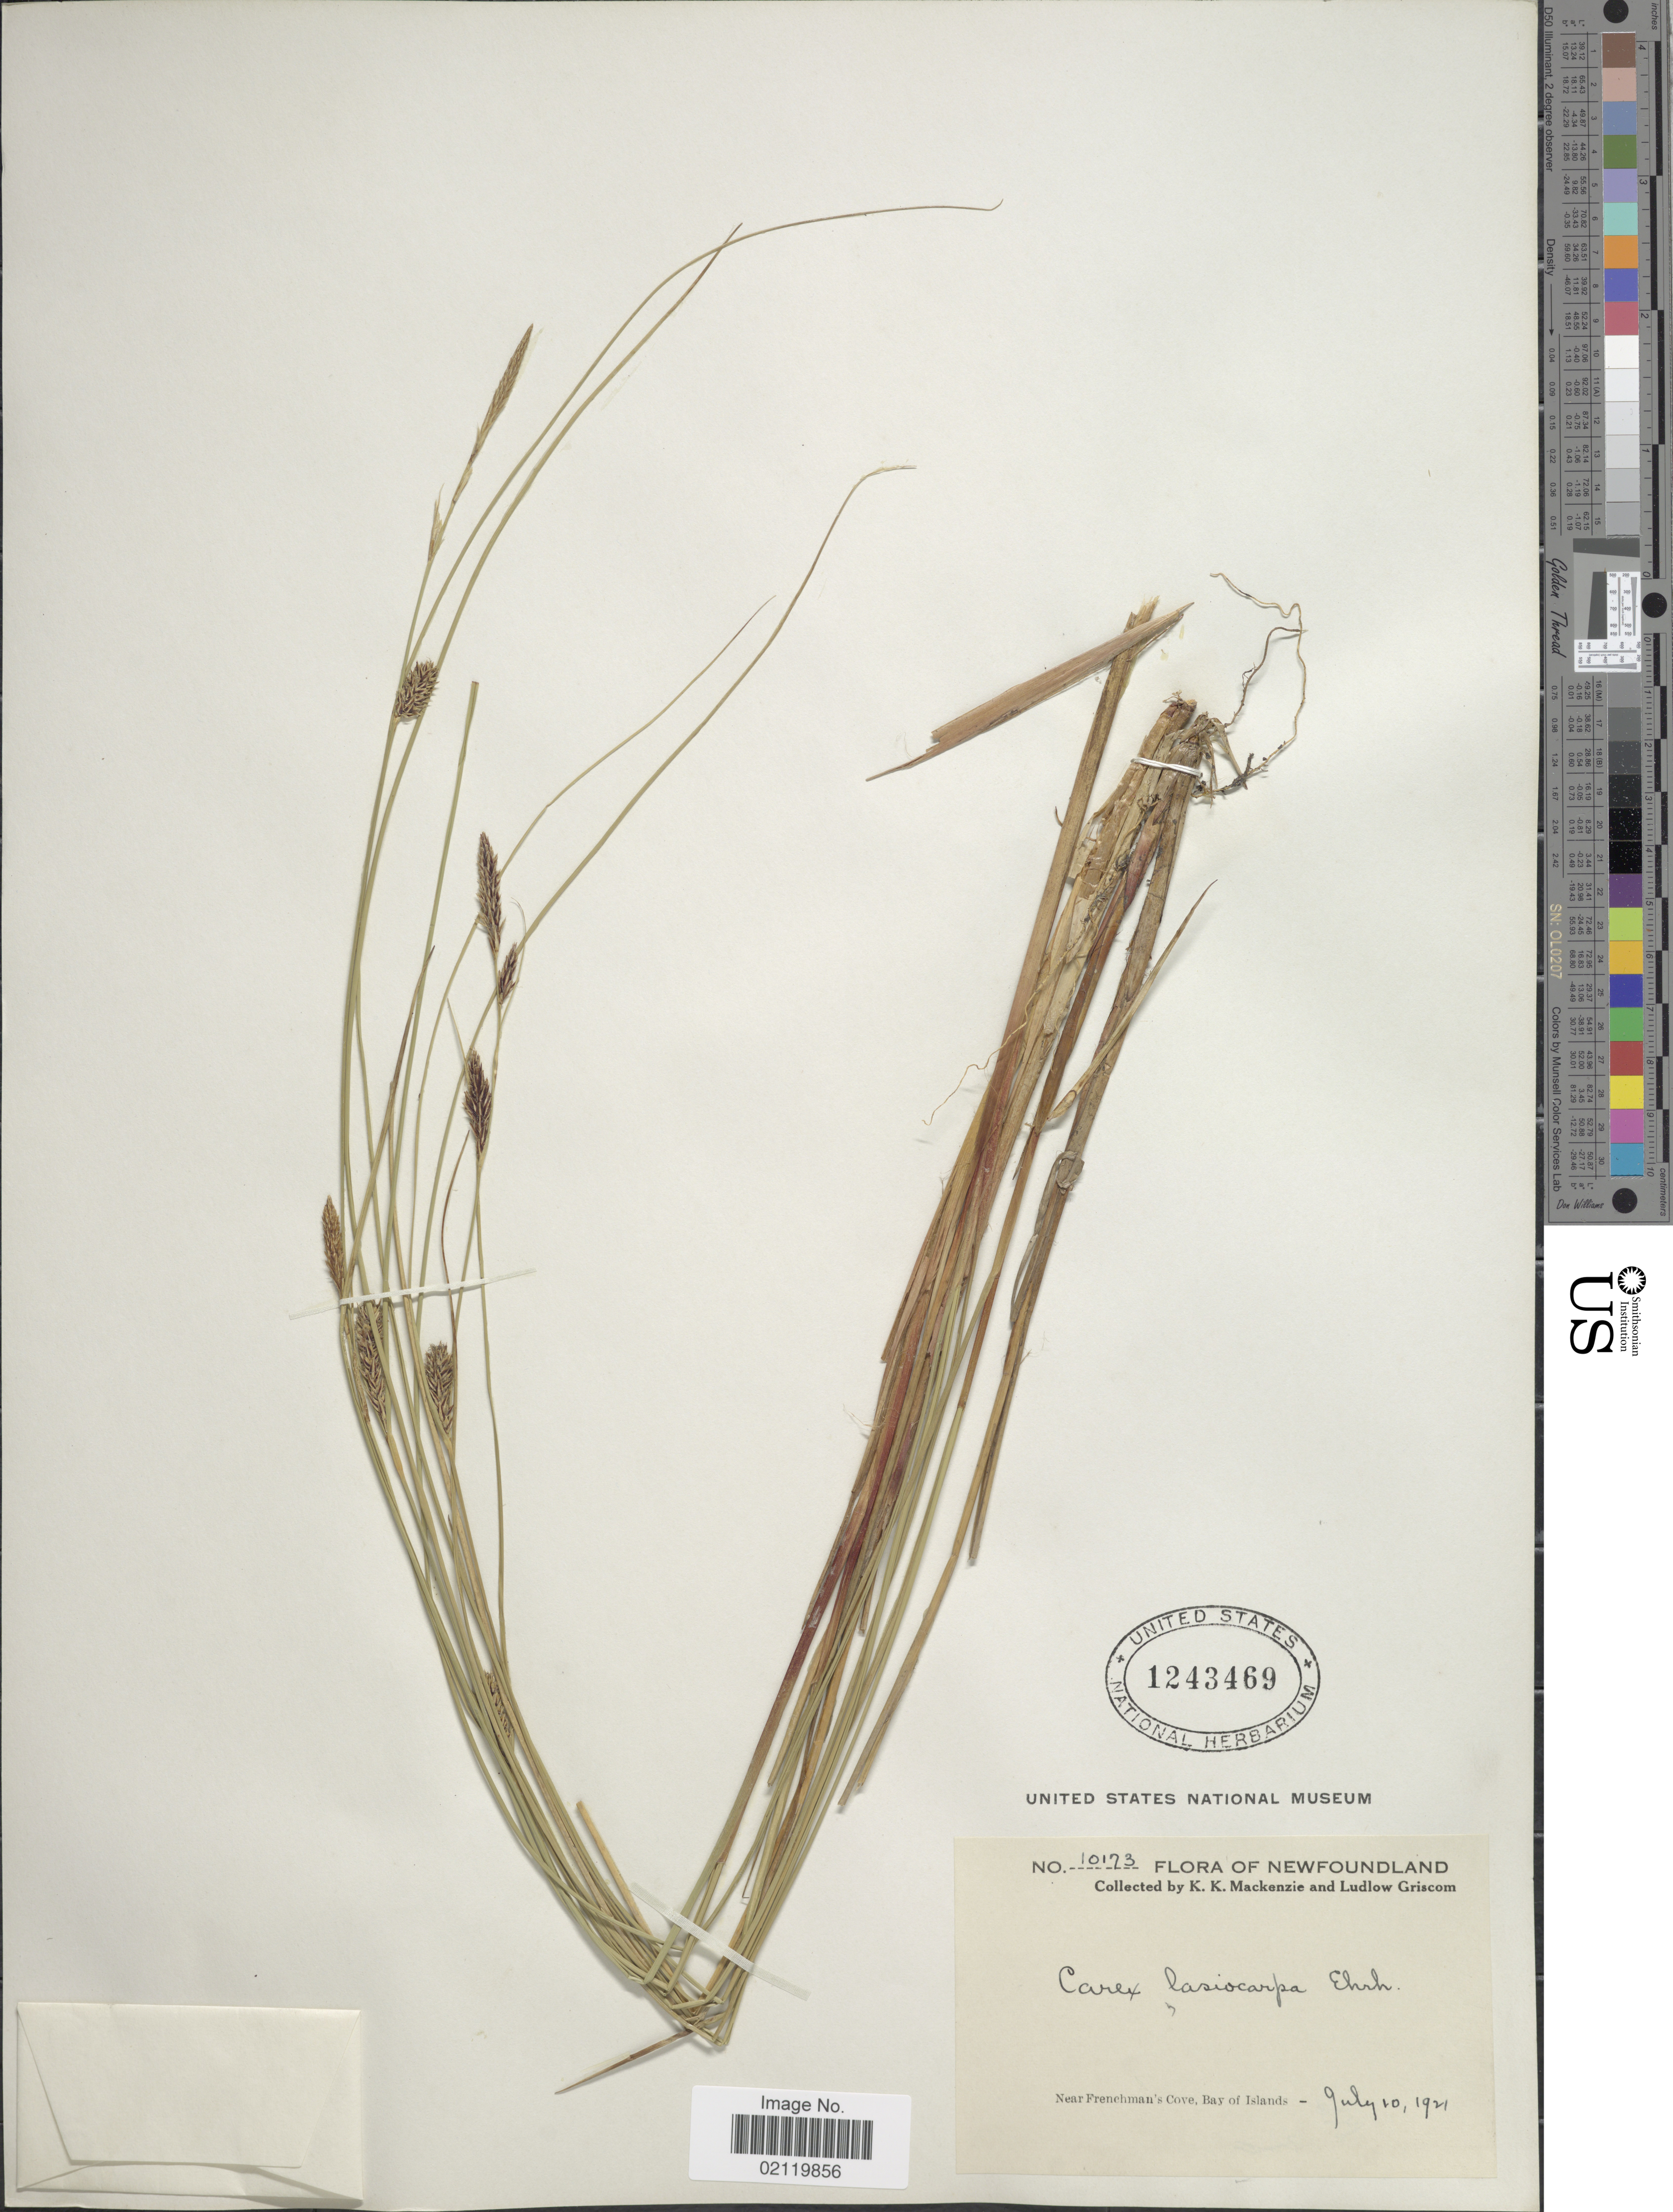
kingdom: Plantae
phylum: Tracheophyta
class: Liliopsida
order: Poales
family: Cyperaceae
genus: Carex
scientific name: Carex lasiocarpa var. americana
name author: Fernald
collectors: K. K. Mackenzie & L. Griscom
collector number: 10173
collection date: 1921-07-10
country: Canada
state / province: Newfoundland and Labrador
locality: Near Frenchman's Cove, Bay of Islands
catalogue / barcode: US 1243469